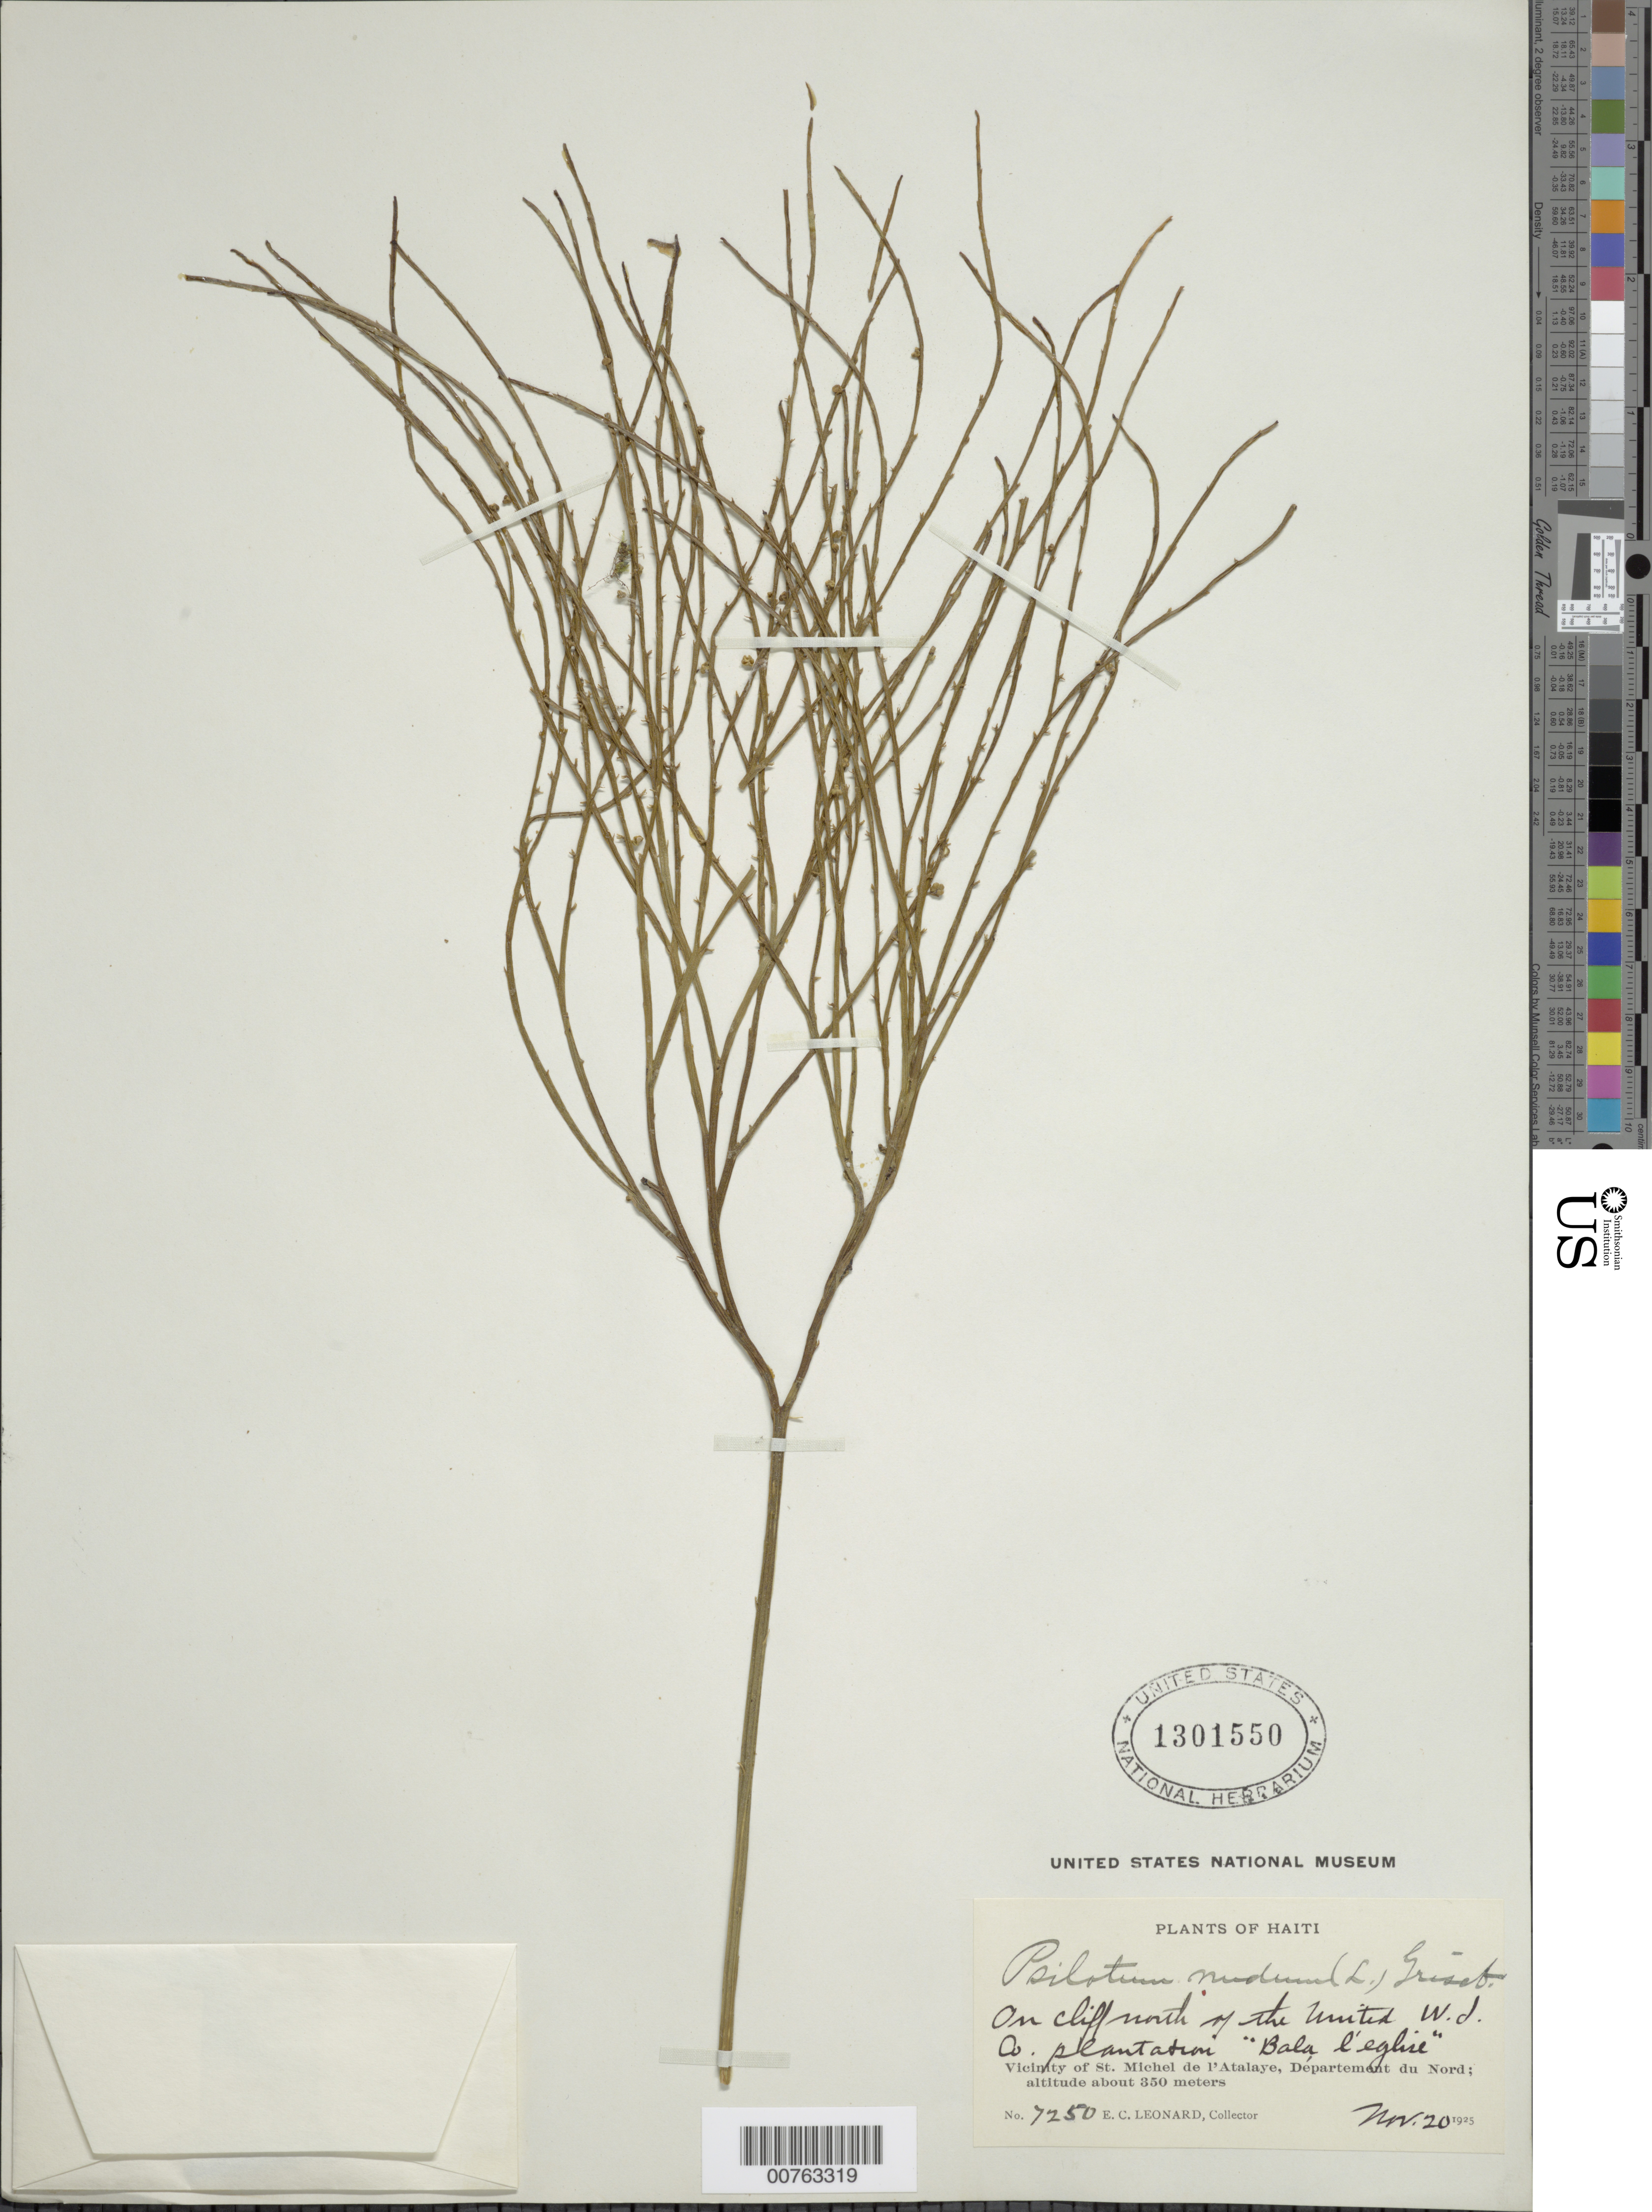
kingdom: Plantae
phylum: Tracheophyta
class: Polypodiopsida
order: Psilotales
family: Psilotaceae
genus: Psilotum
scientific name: Psilotum nudum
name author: (L.) P. Beauv.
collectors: E. C. Leonard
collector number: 7250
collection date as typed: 20 Nov 1925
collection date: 1925-11-20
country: Haiti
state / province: Nord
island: Hispaniola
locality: Vicinity of St. Michel de l'Atalaya, Departement du Nord. Cliff N of the United W.S. plantation "Bala l'eglise"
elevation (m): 350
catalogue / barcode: US 1301550